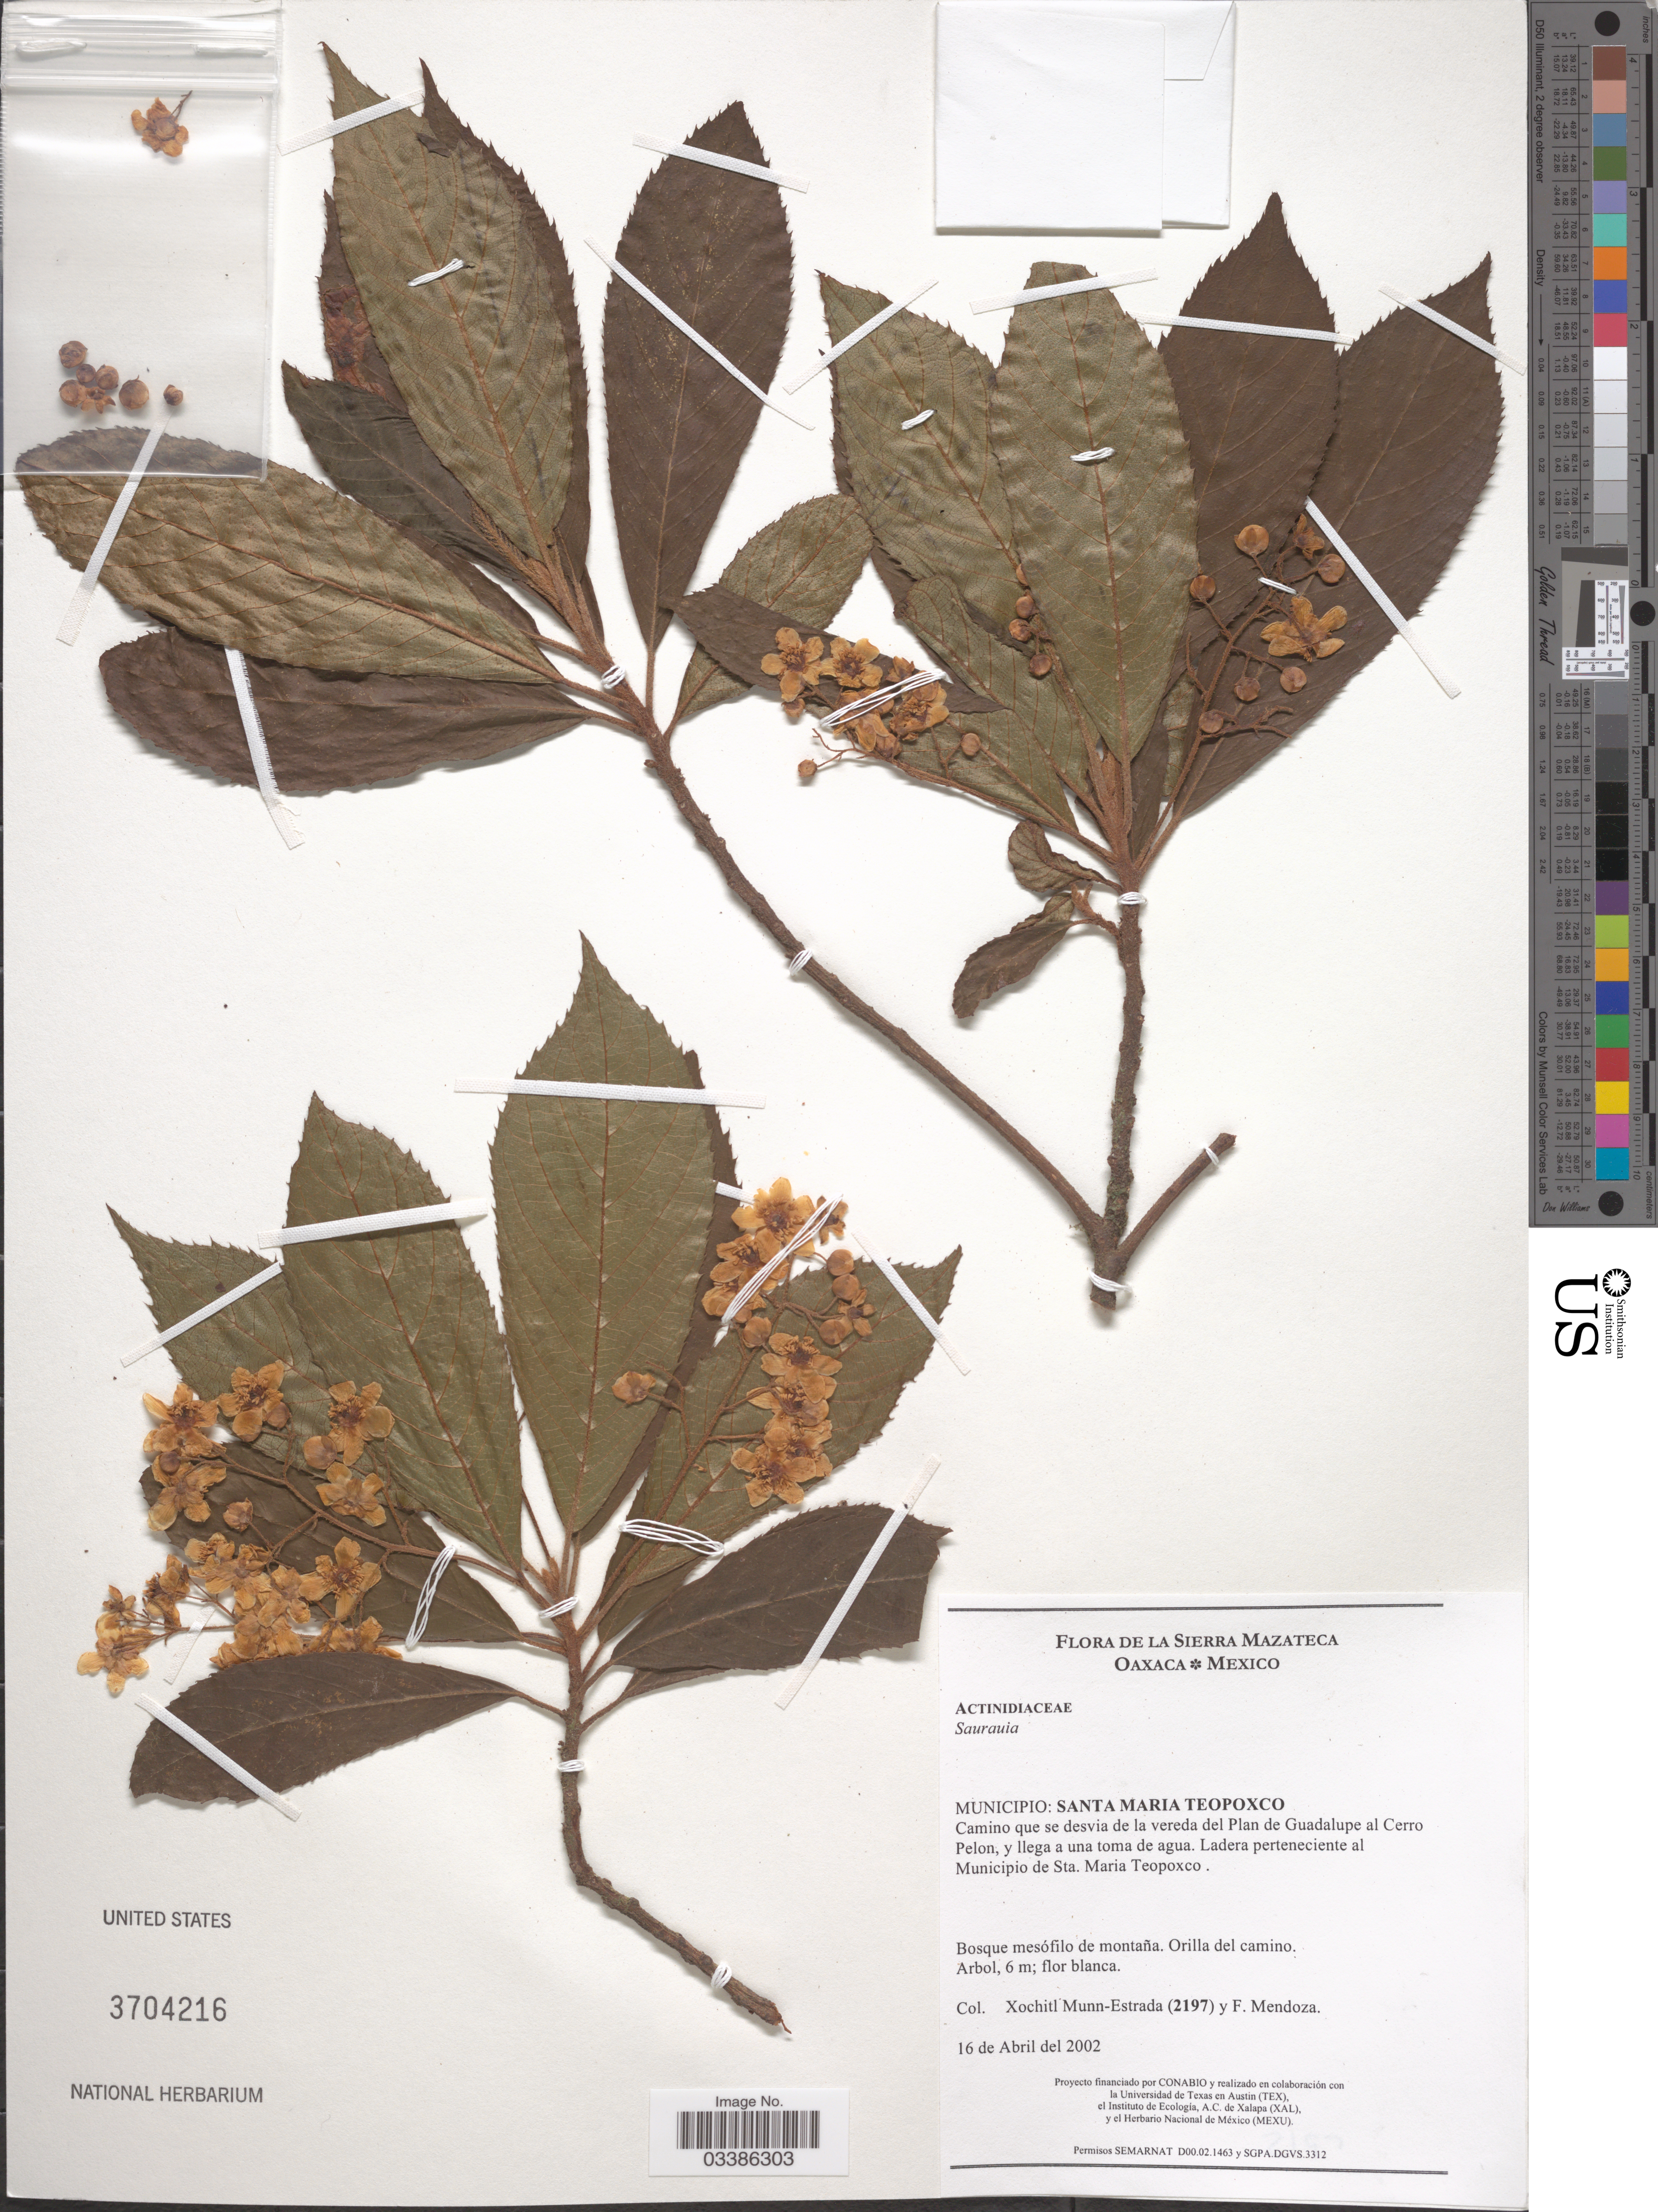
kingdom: Plantae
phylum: Tracheophyta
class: Magnoliopsida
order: Ericales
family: Actinidiaceae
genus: Saurauia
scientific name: Saurauia sp.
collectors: X. Munn-Estrada & F. Mendoza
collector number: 2197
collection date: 2002-04-16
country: Mexico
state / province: Oaxaca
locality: Sierra Mazateca. Municipio: Santa Maria Teopoxco. Camino que se desvia de la vereda del Plan de Guadalupe al Cerro Pelon, y llega a una toma de agua. Ladera perteneciente al Municipio de Sta. Maria Teopoxco.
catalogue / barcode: US 3704216